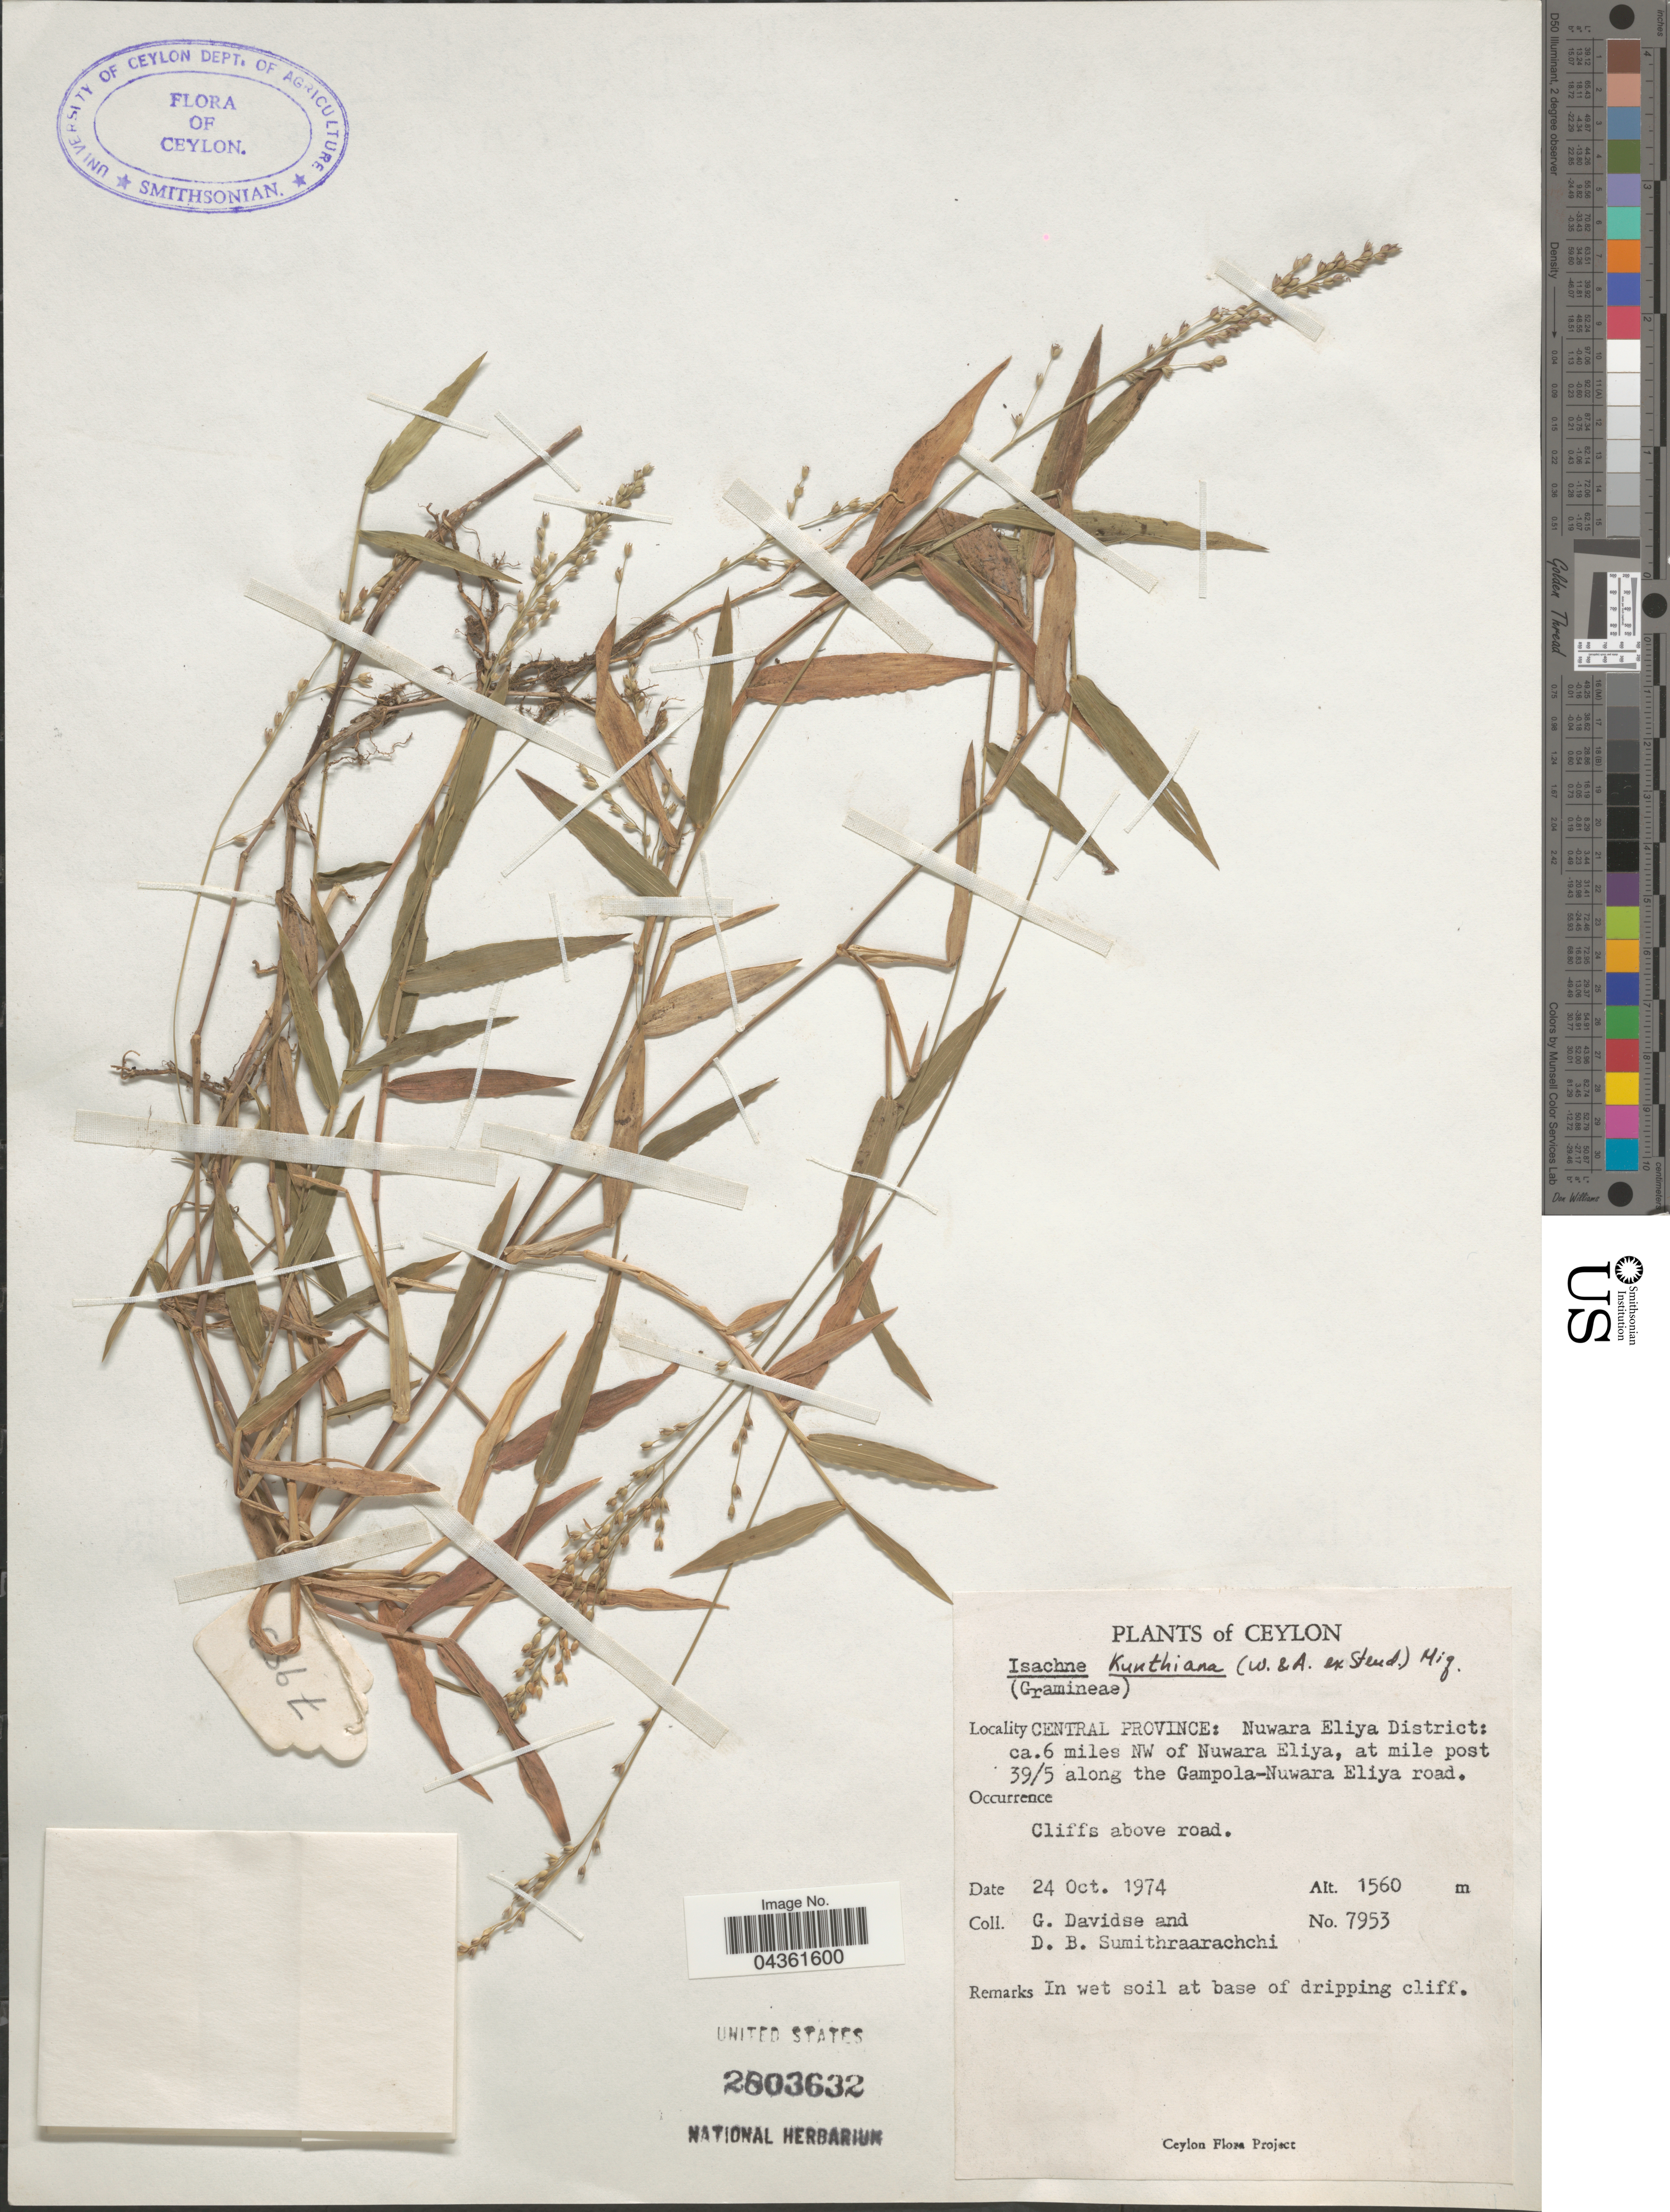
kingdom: Plantae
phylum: Tracheophyta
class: Liliopsida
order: Poales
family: Poaceae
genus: Isachne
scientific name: Isachne kunthiana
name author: (Wight & Arn. ex Steud.) Miq.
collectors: G. Davidse & D. B. Sumithraarachchi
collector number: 7953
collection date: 1974-10-24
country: Sri Lanka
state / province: Central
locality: Ceylon. Nuwara Eliya District: ca. 6 miles NW of Nuwara Eliya, at mile post 39/5 along the Gampola-Nuwara Eliya road.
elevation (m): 1560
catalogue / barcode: US 2803632